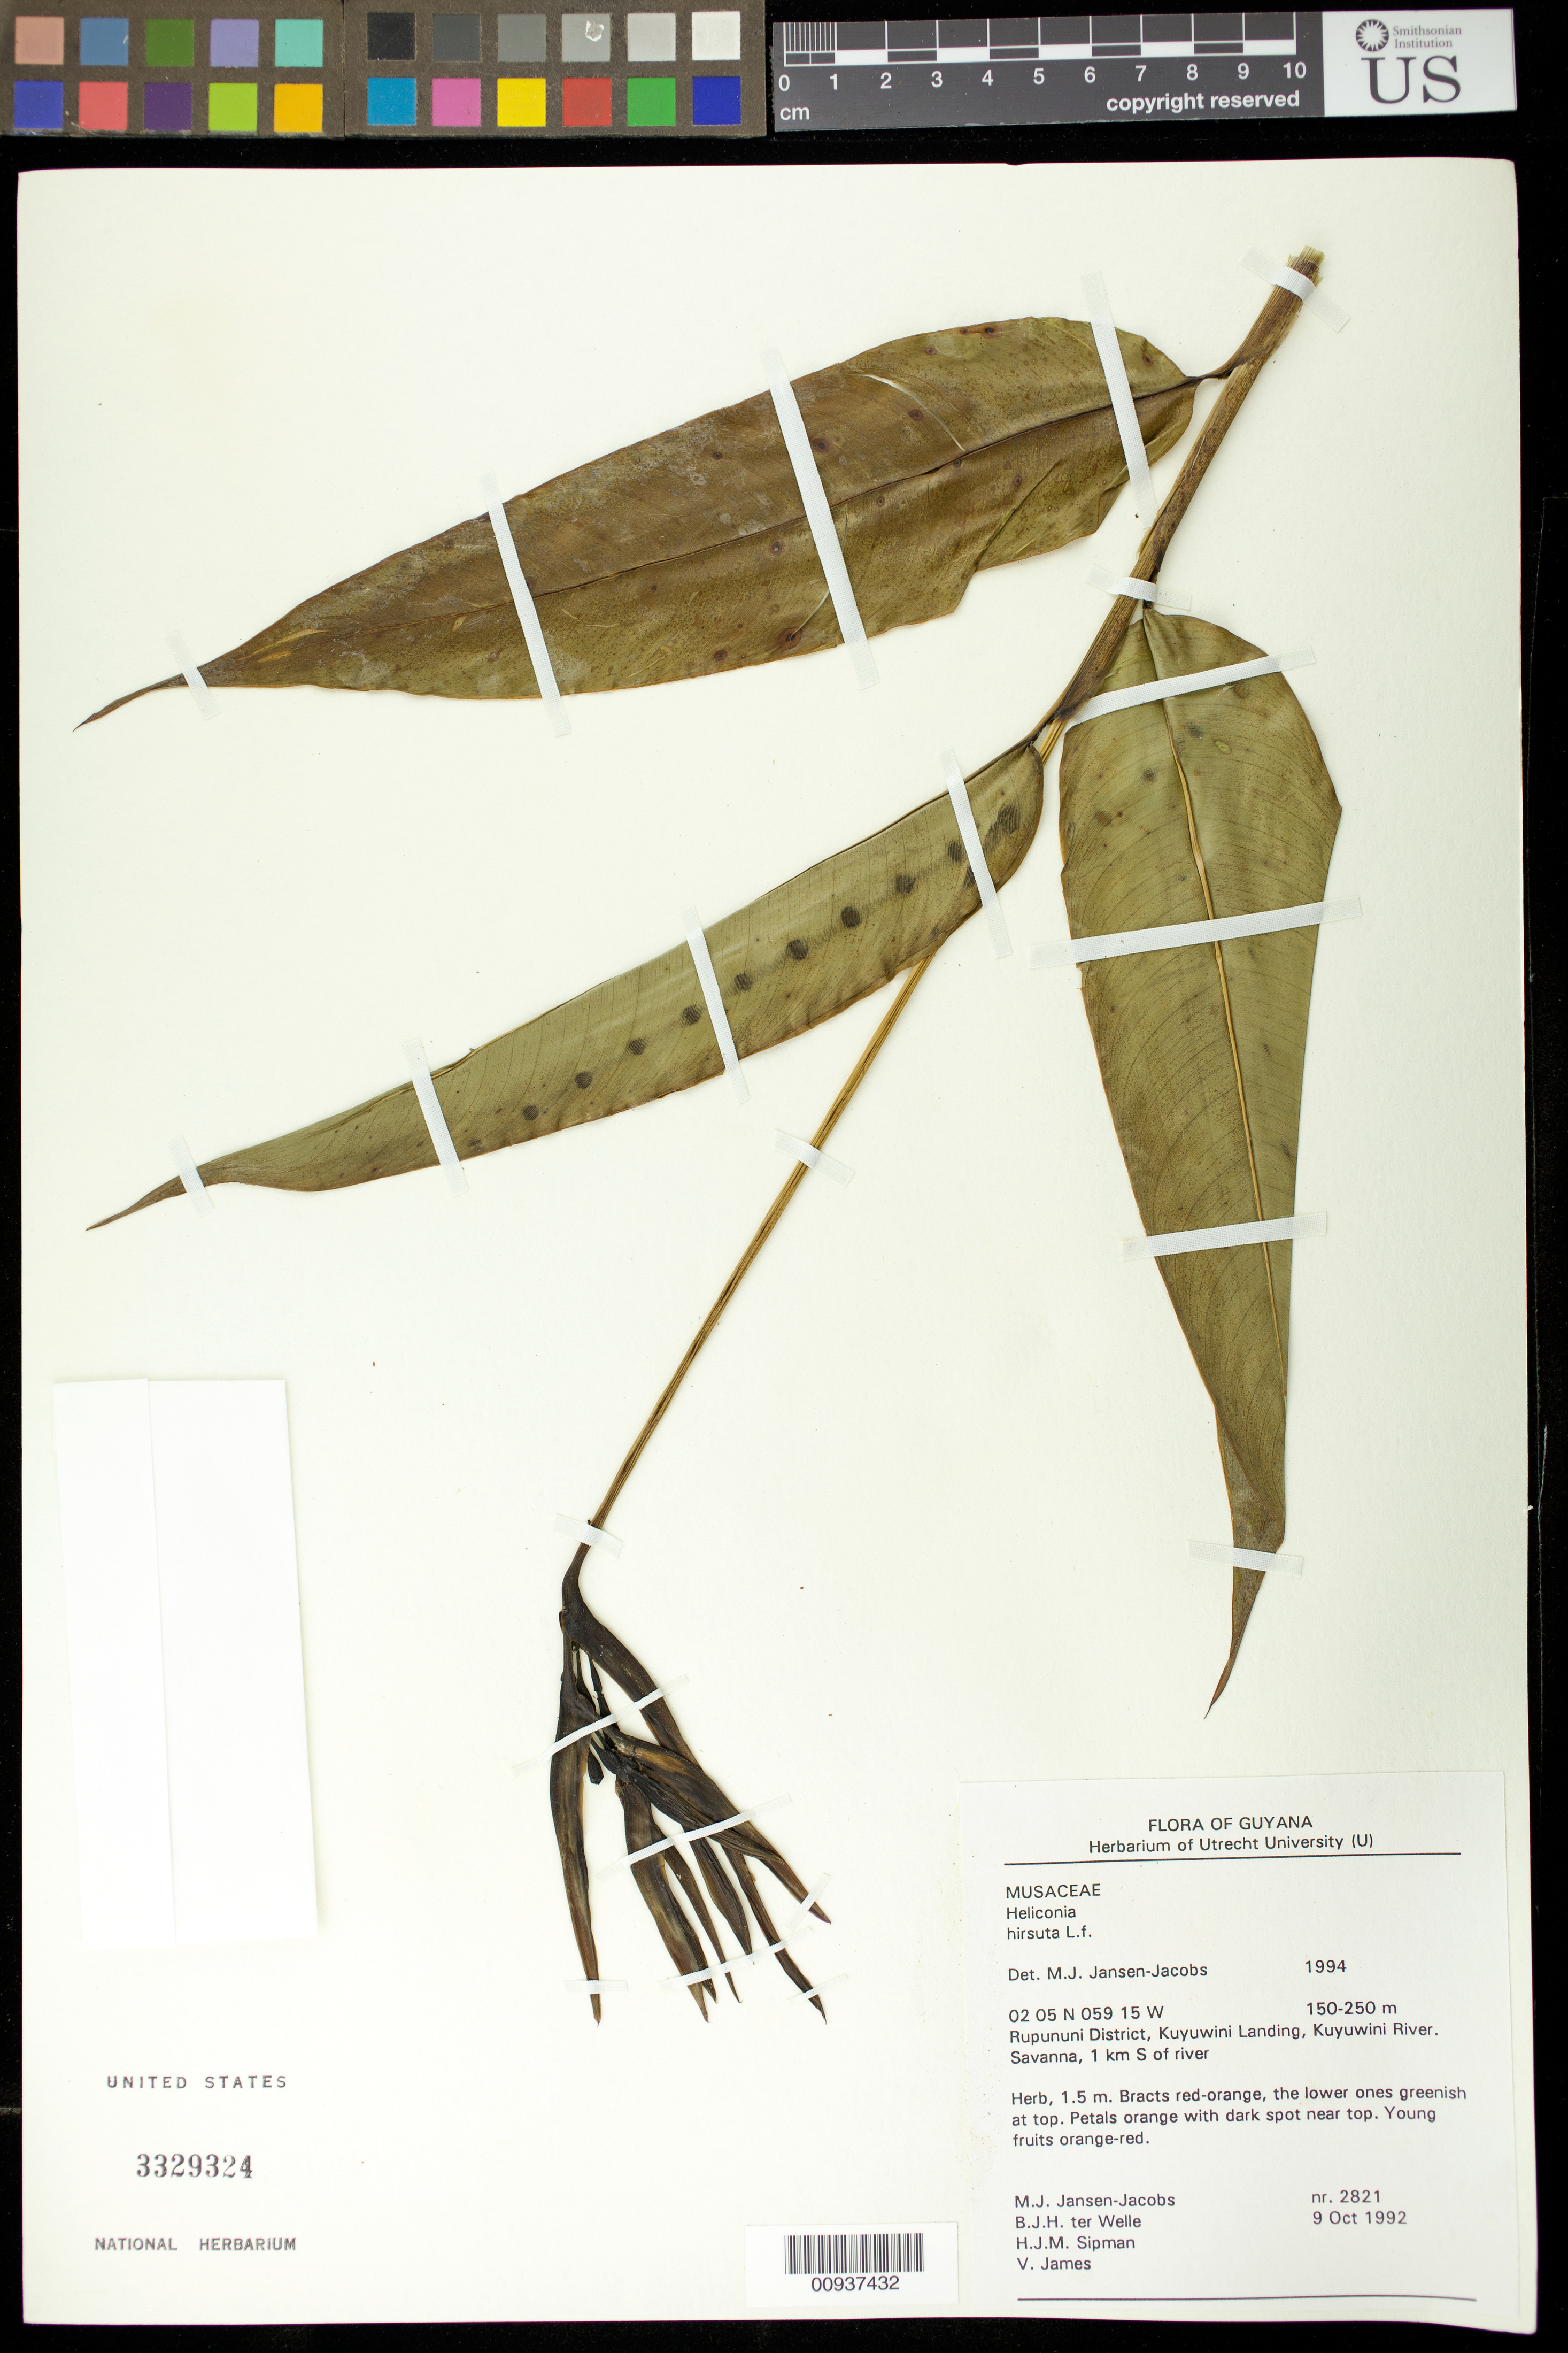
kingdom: Plantae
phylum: Tracheophyta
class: Liliopsida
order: Zingiberales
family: Heliconiaceae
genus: Heliconia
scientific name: Heliconia hirsuta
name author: L. f.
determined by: Jansen-Jacobs, M. J., (U), Nationaal Herbarium Nederland, Utrecht University branch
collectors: M. J. Jansen-Jacobs, B. Welle, H. J. M. Sipman & V. James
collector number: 2821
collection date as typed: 9-Oct-92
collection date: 1992-10-09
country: Guyana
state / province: U. Takutu-U. Essequibo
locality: Kuyuwini Landing, Kuyuwini River, Rupununi District; 1 km S of river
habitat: Savanna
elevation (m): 150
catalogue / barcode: US 3329324